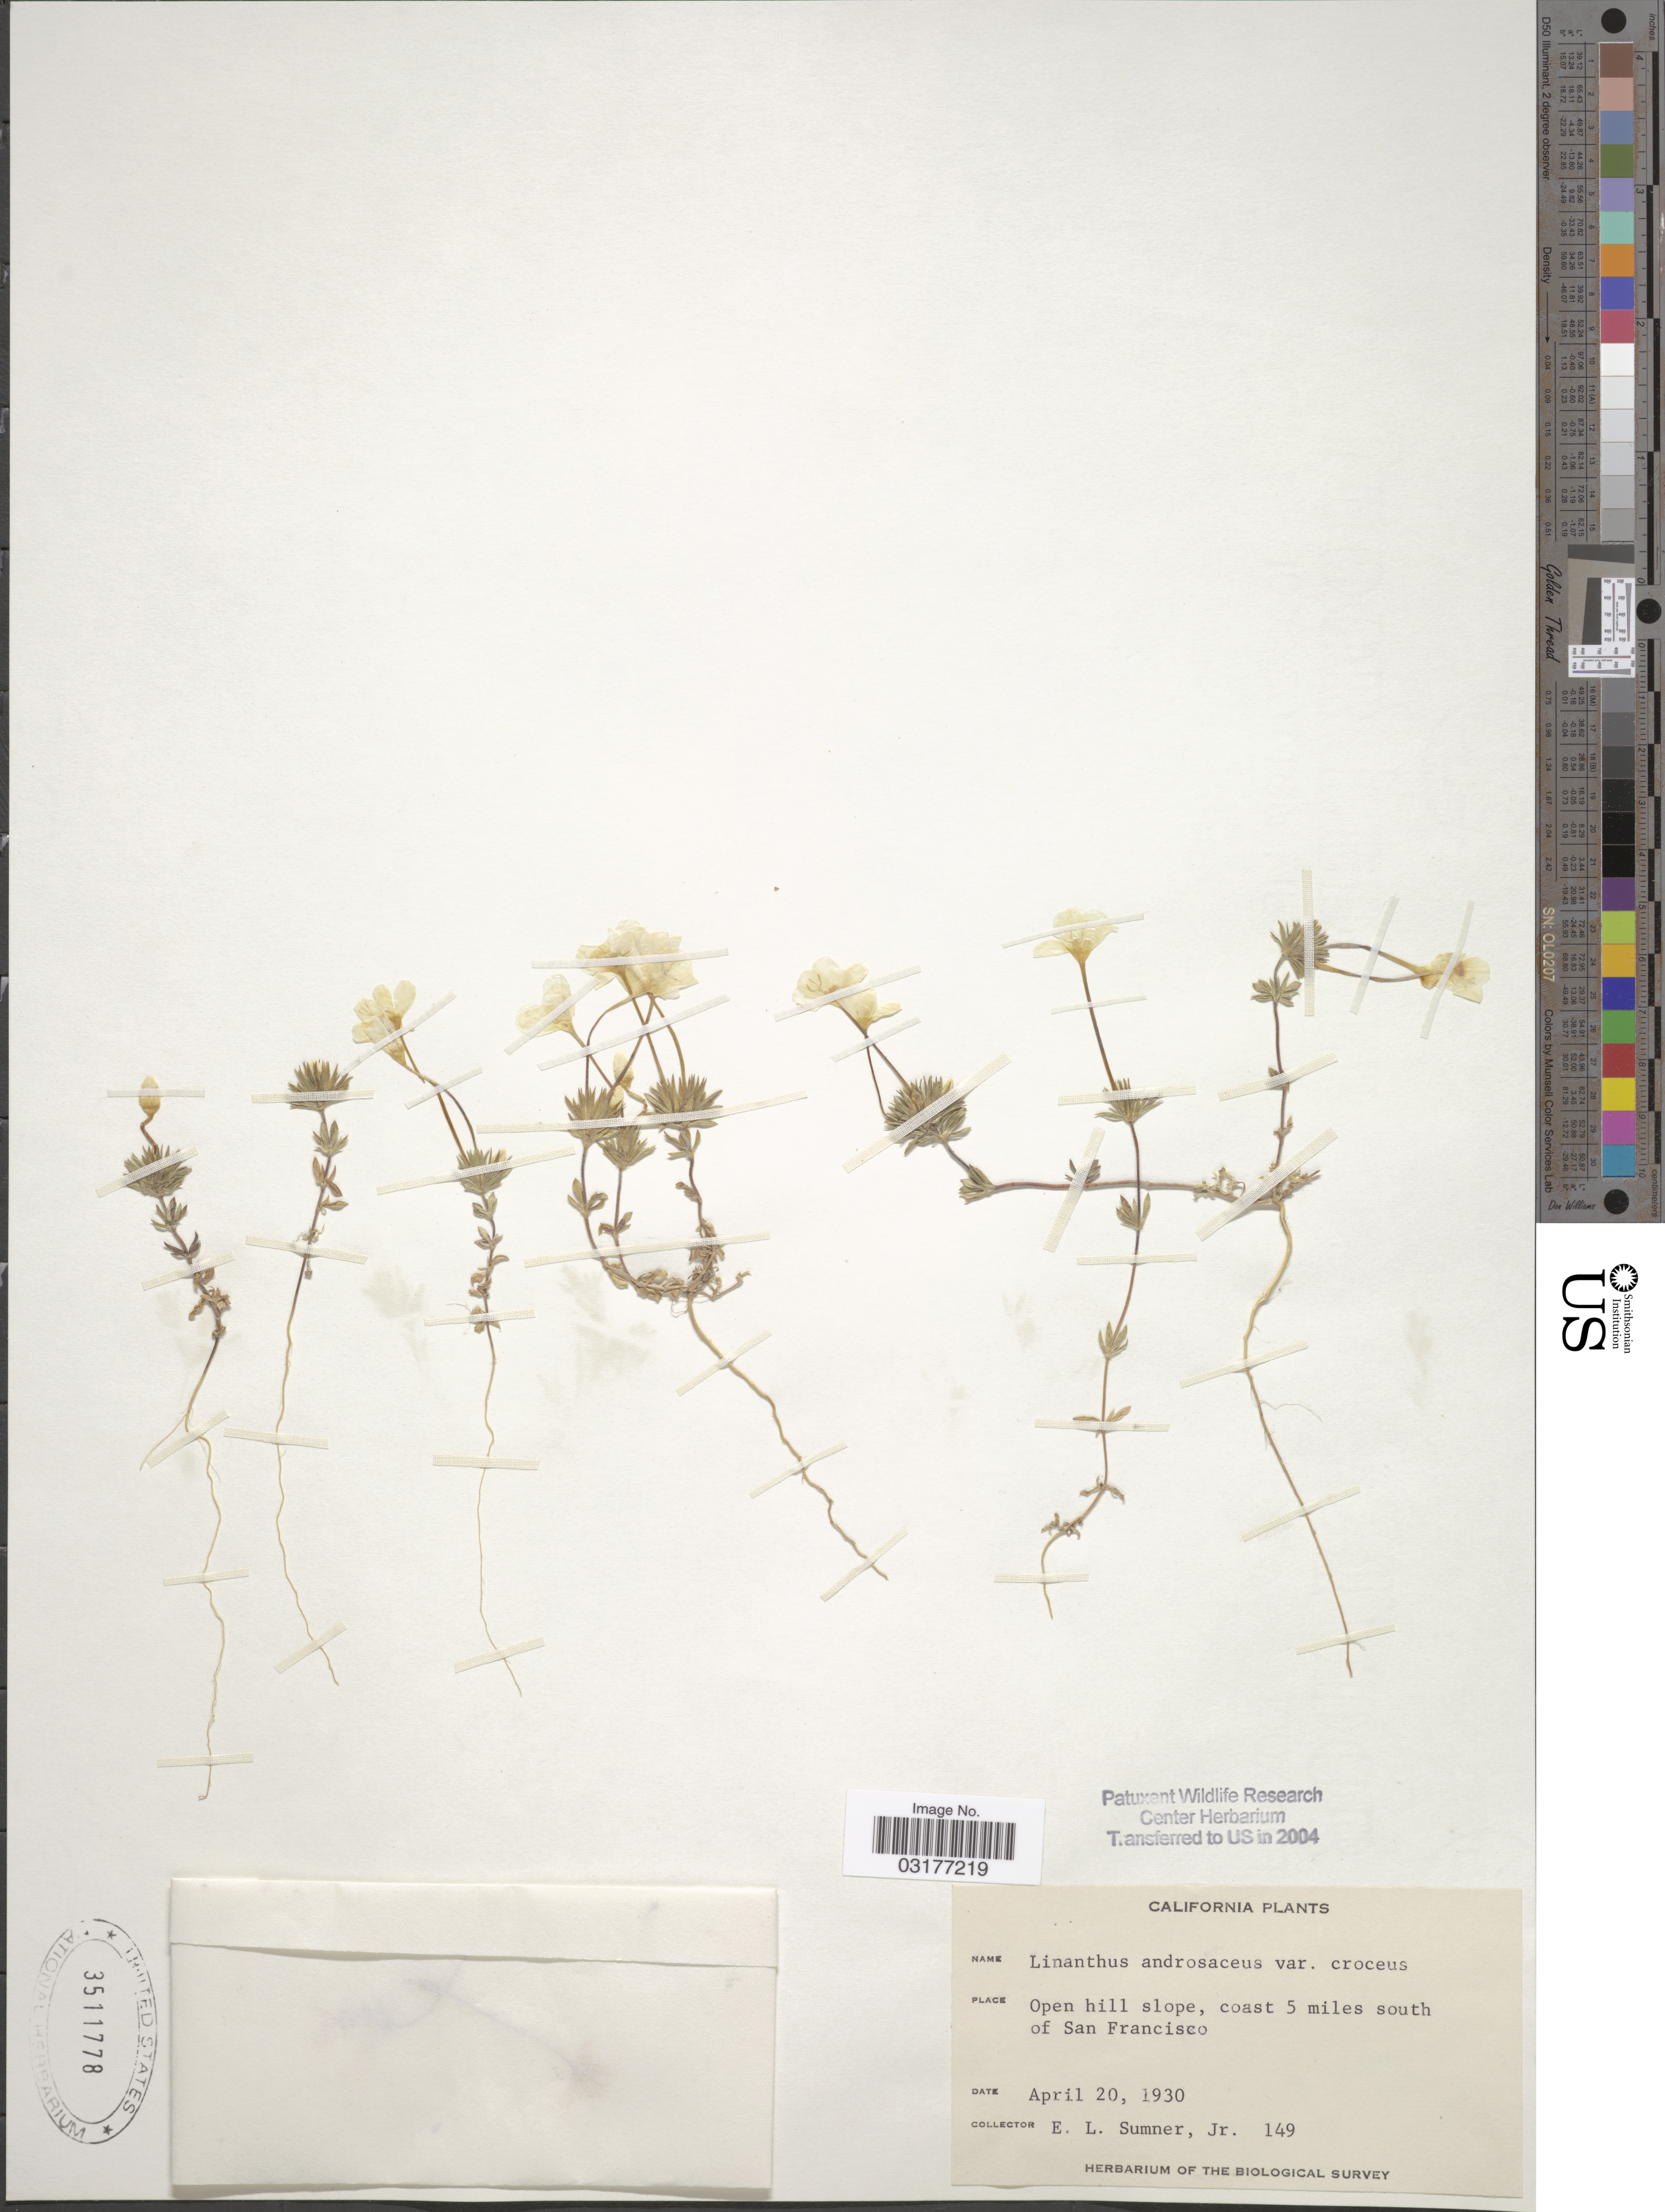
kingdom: Plantae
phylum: Tracheophyta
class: Magnoliopsida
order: Ericales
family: Polemoniaceae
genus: Leptosiphon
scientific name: Leptosiphon parviflorus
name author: Benth.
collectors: E. Sumner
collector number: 149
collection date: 1930-04-20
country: United States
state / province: California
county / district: San Francisco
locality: Open hill slope, coast 5 miles south of San Francisco.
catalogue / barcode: US 3511778